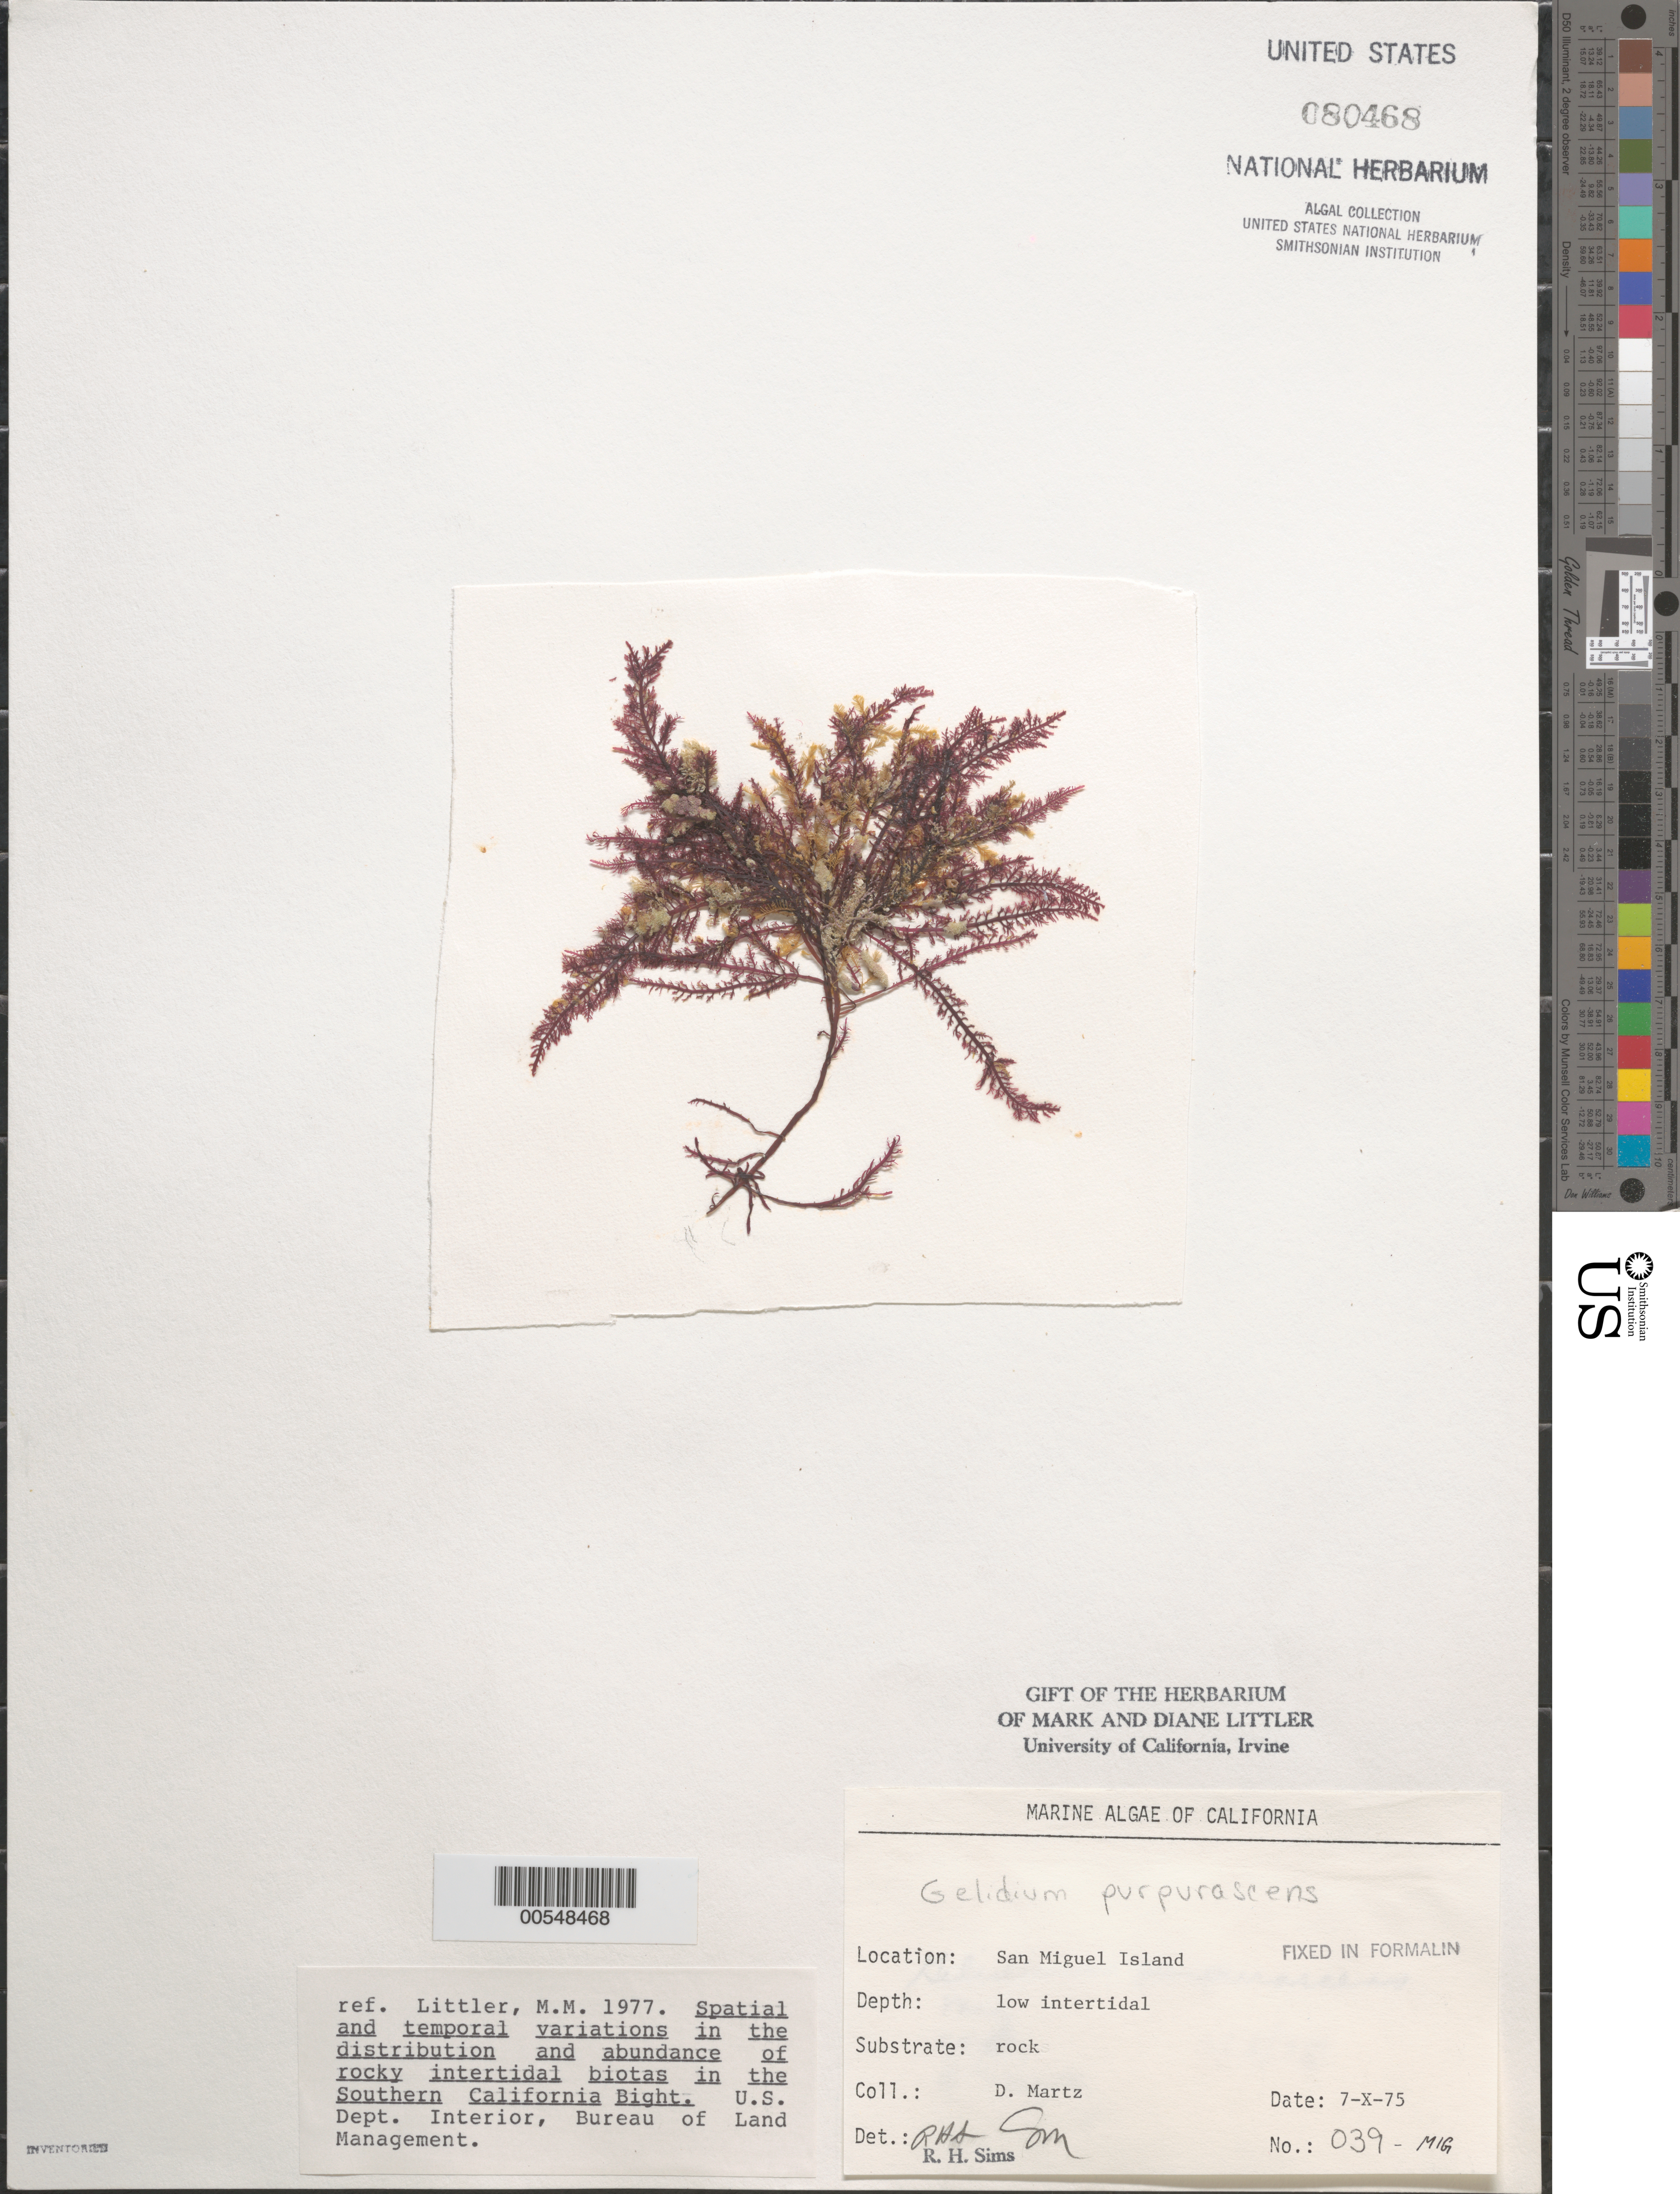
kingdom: Plantae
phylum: Rhodophyta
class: Florideophyceae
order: Gelidiales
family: Gelidiaceae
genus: Gelidium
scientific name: Gelidium purpurascens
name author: N.L. Gardner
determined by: Sims, Robert H.; Murray, S. N.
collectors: D. Martz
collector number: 039-mig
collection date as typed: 07 Oct 1975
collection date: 1975-10-07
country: United States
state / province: California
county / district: Santa Barbara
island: San Miguel Island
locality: Cuyler Harbor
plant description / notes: BLM-SOCALBIGHT Rocky Intertidal Survey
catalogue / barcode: US 80468